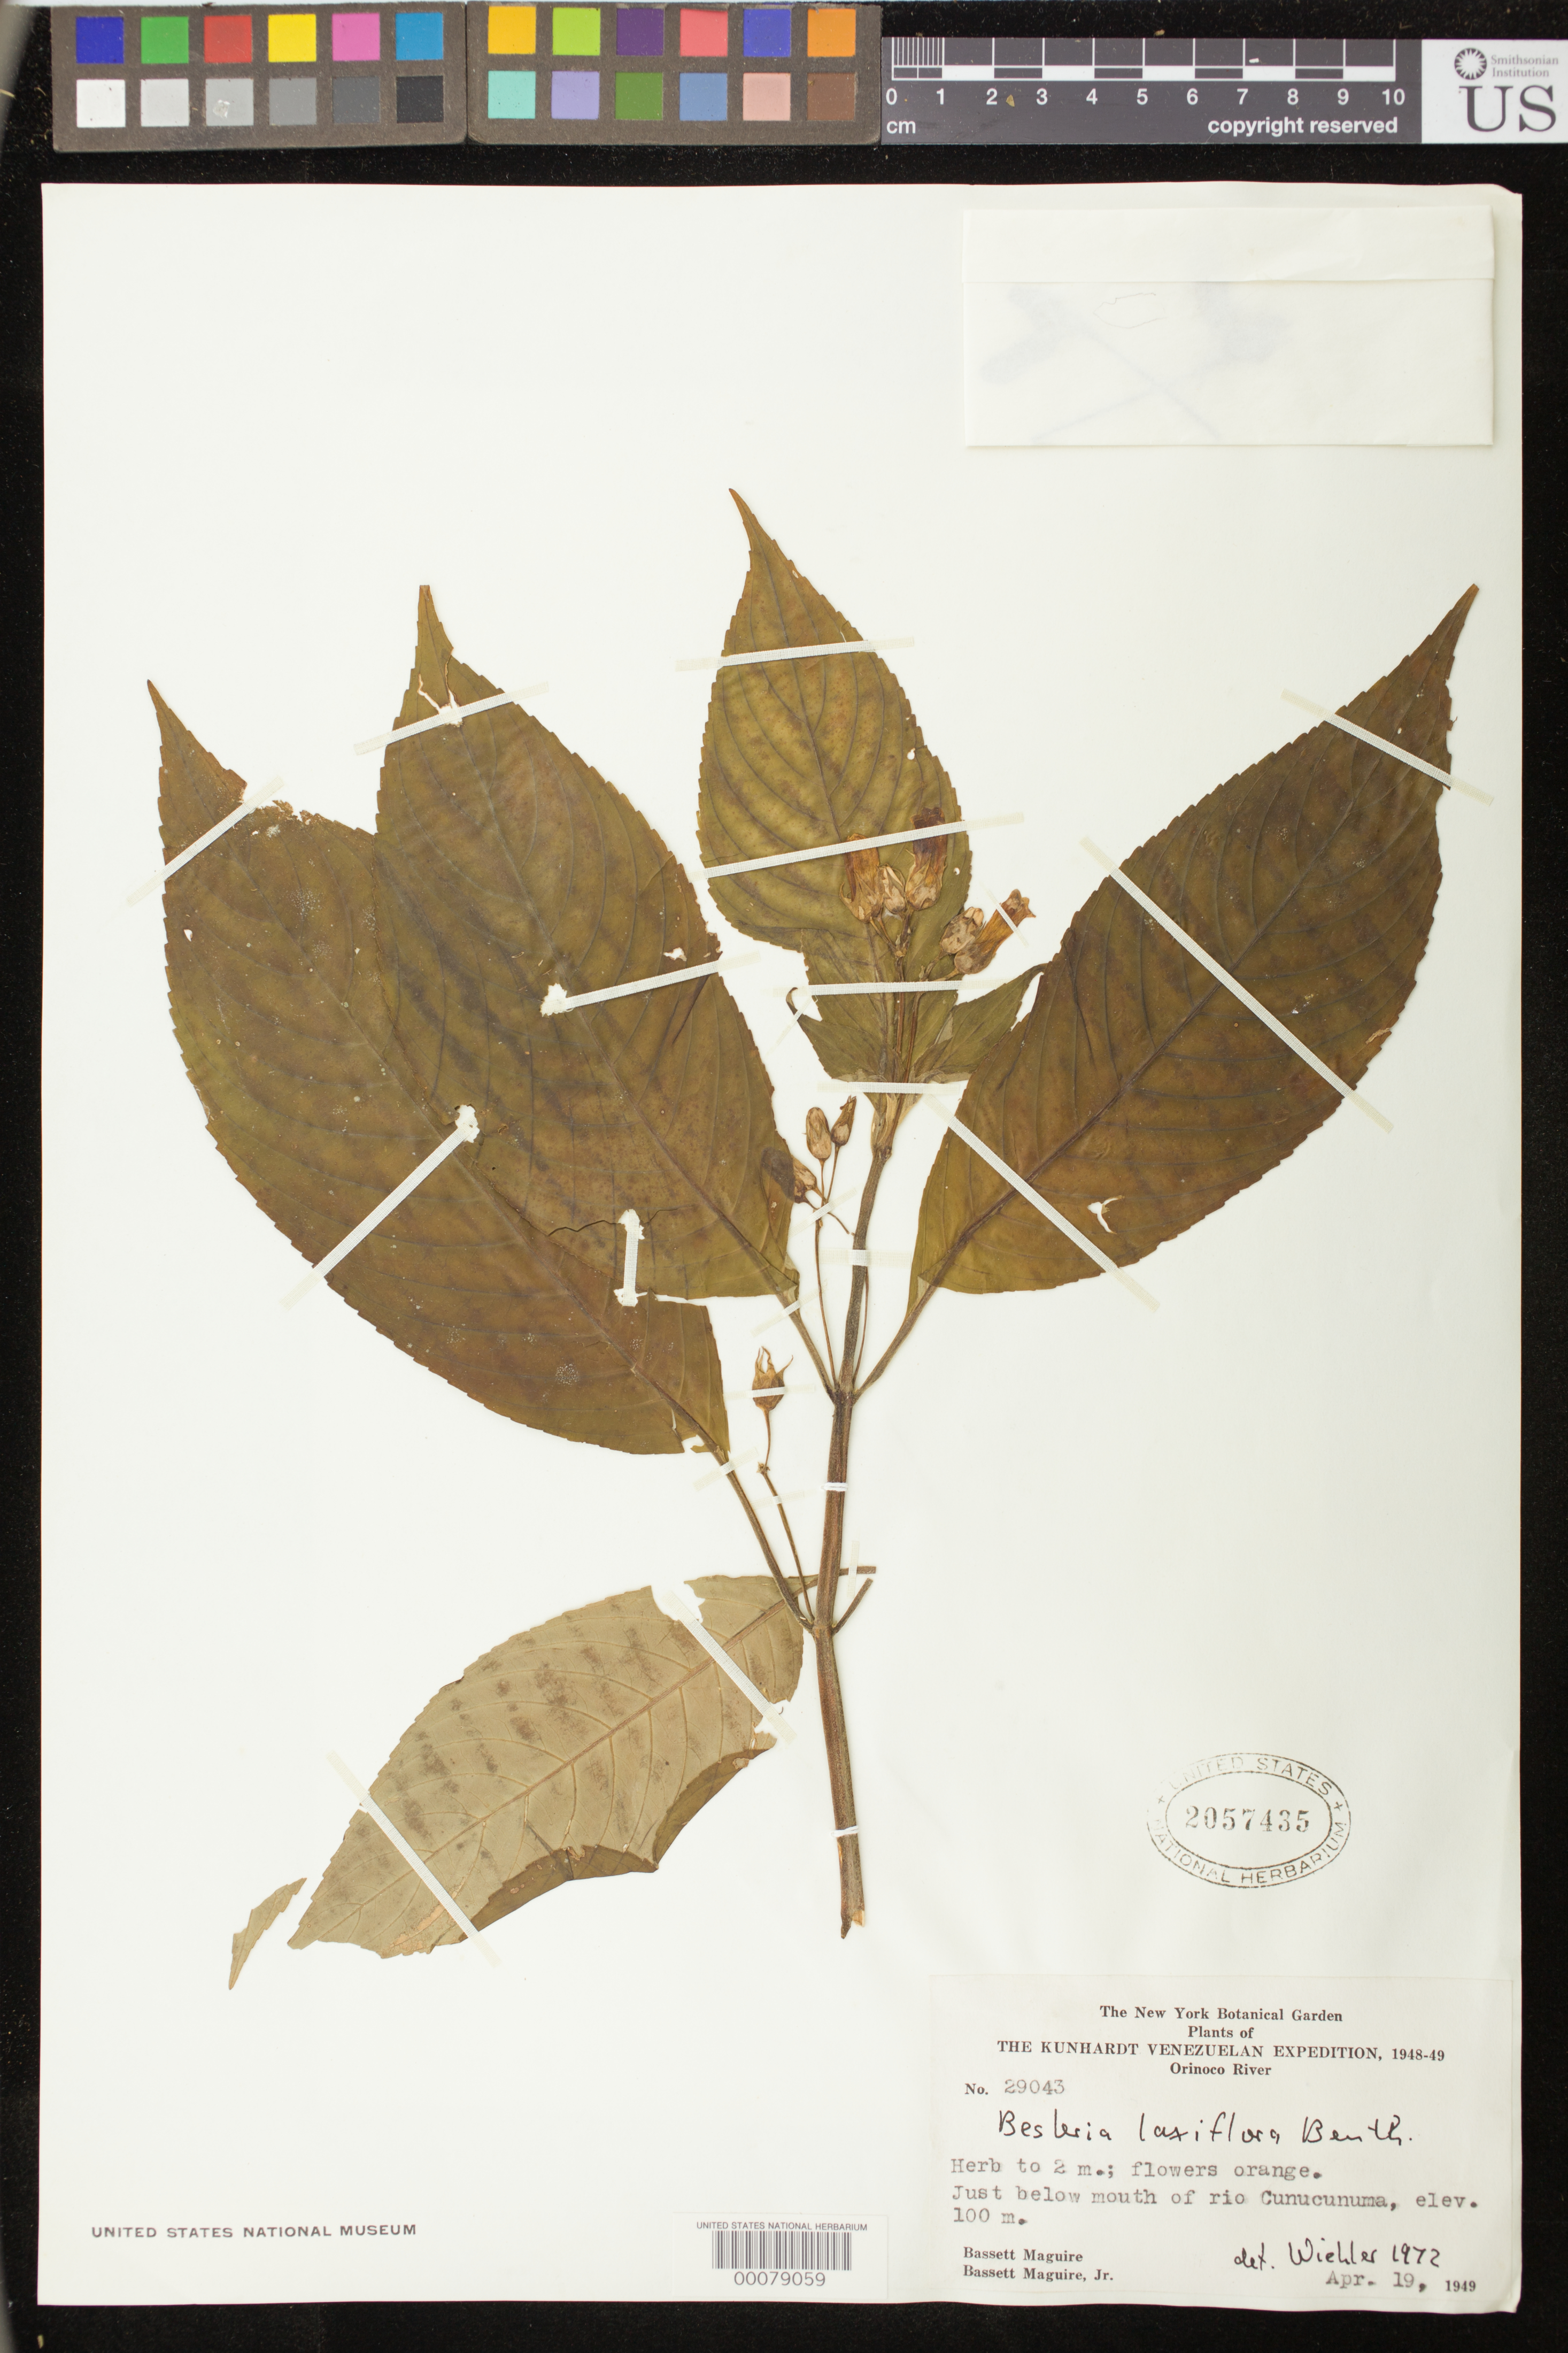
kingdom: Plantae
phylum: Tracheophyta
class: Magnoliopsida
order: Lamiales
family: Gesneriaceae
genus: Besleria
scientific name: Besleria laxiflora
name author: Benth.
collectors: B. Maguire & B. Maguire Jr.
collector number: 29043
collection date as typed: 19 Apr 1949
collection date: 1949-04-19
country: Venezuela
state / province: Amazonas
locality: Just below mouth of Rio Cunucunuma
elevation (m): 100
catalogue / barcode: US 2057435